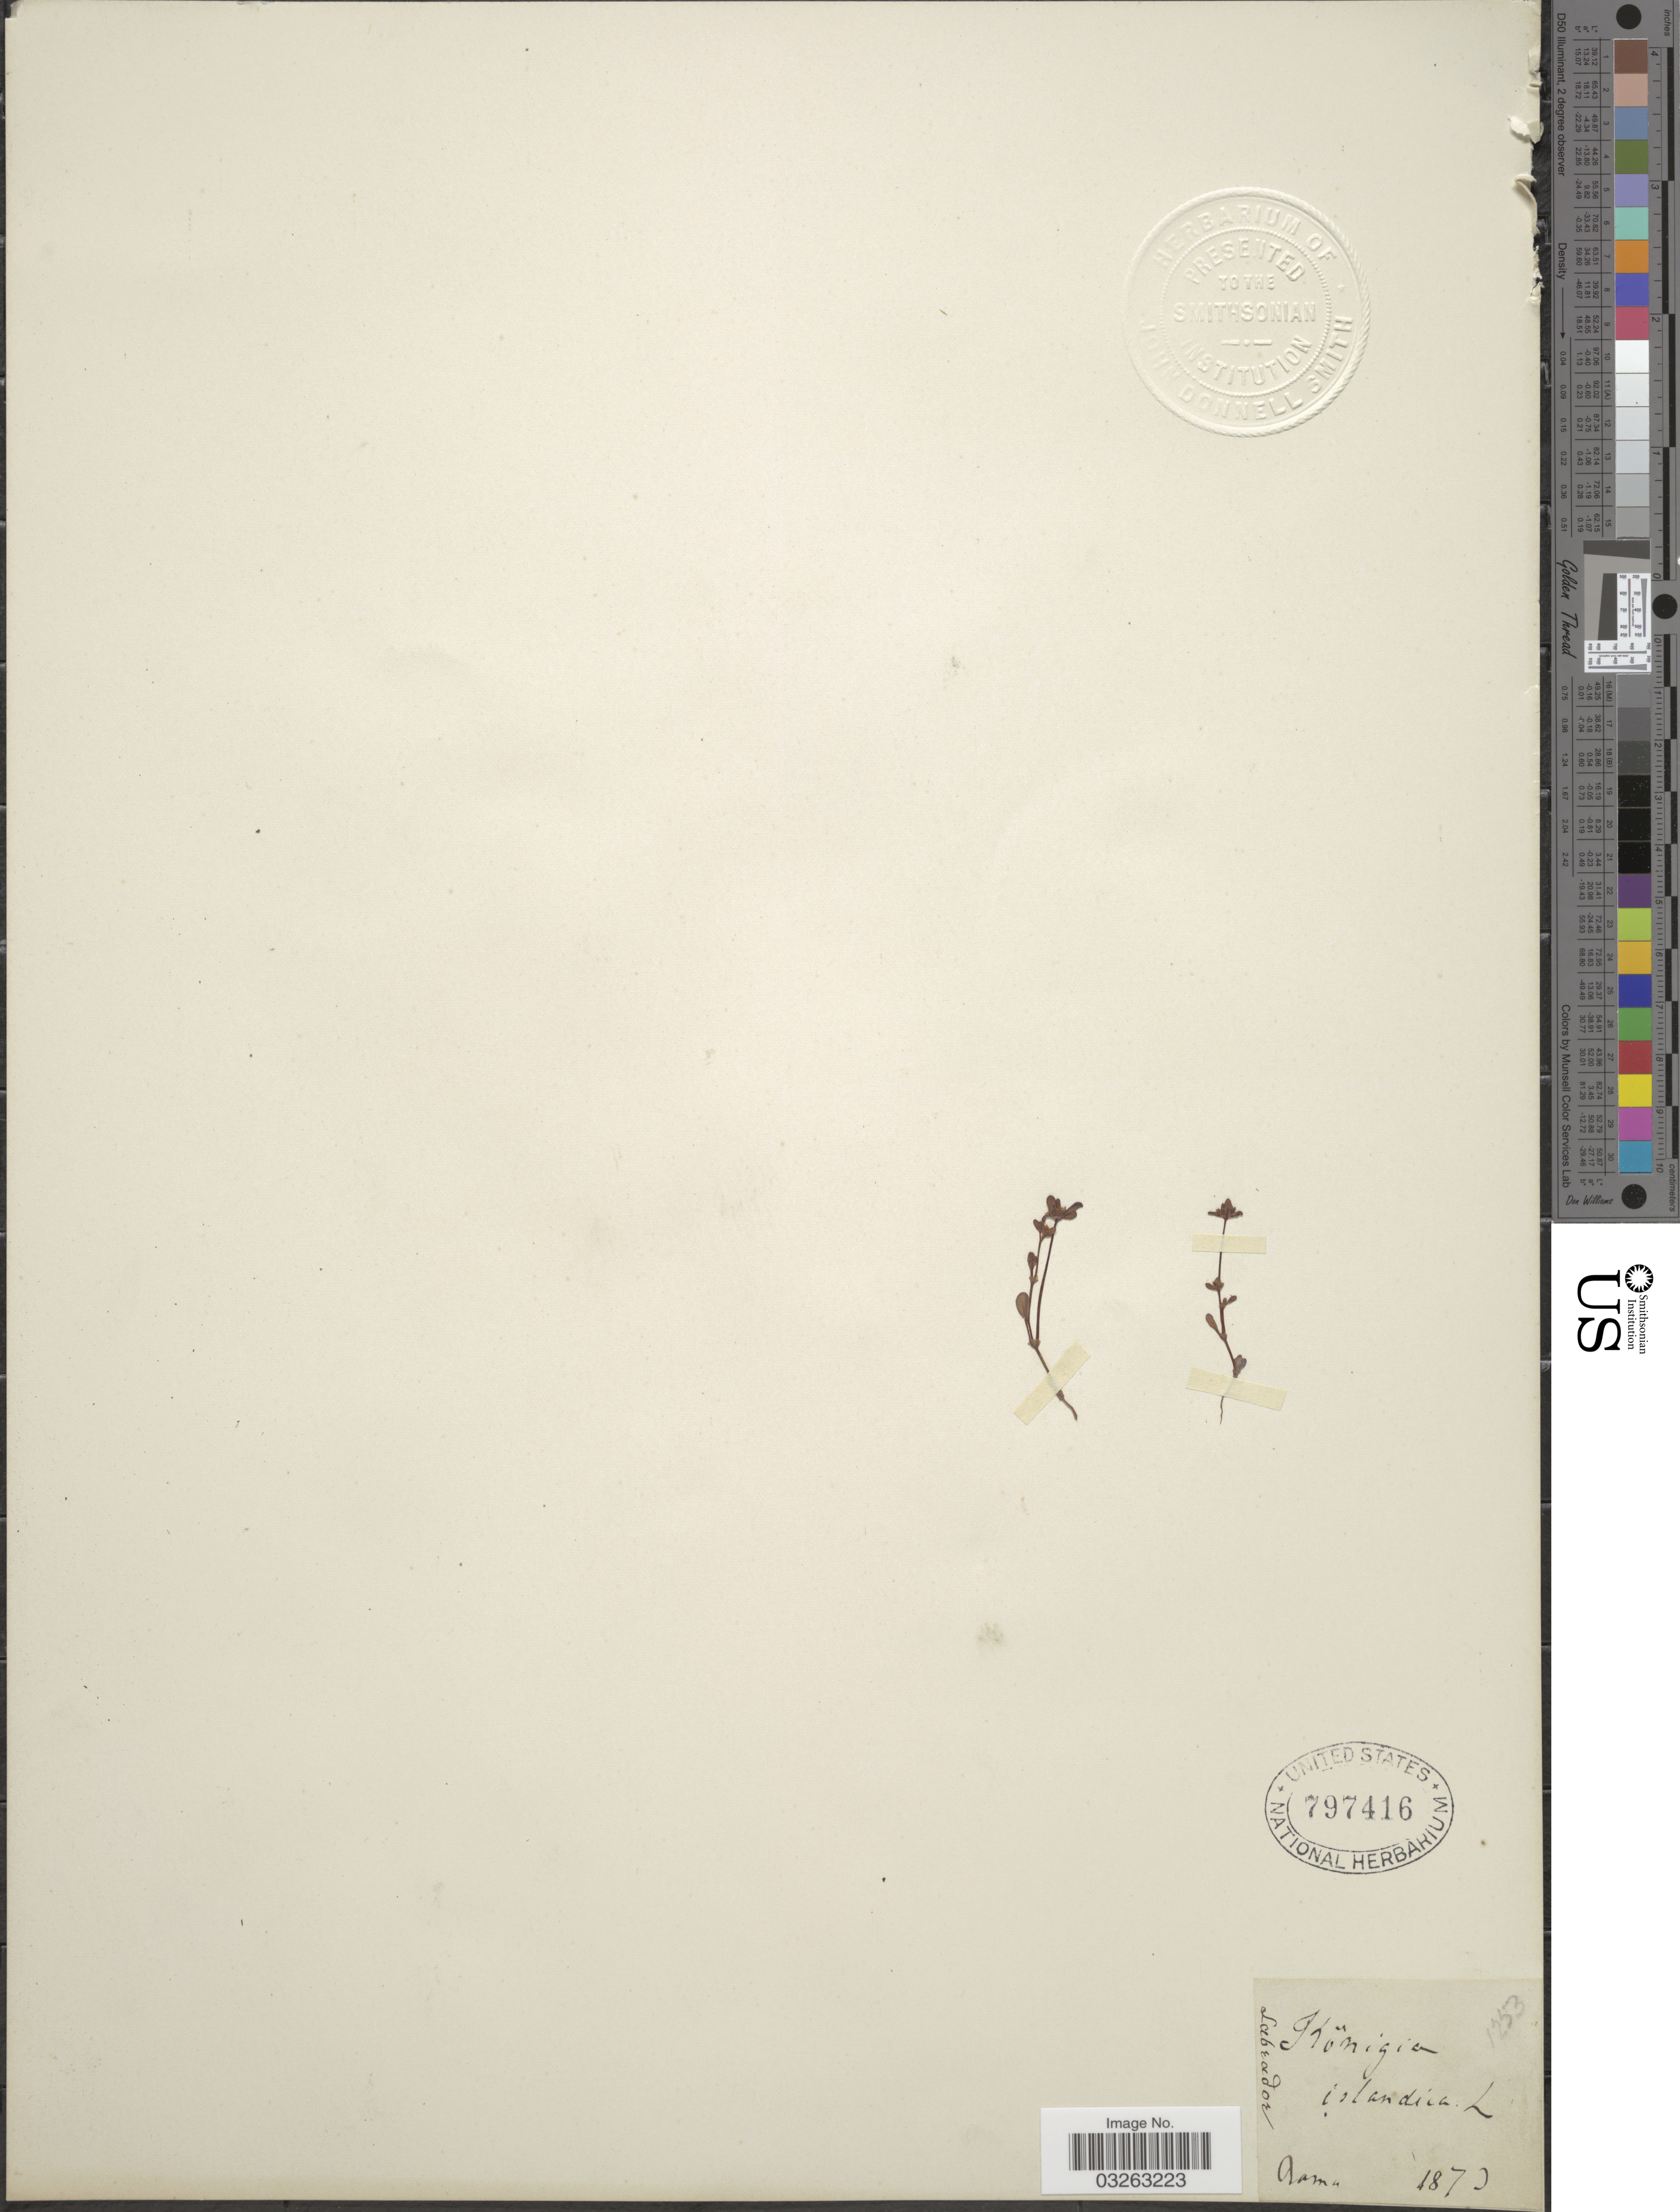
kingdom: Plantae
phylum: Tracheophyta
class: Magnoliopsida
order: Caryophyllales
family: Polygonaceae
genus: Koenigia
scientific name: Koenigia islandica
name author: L.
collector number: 1253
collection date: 1870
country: Canada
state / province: Newfoundland and Labrador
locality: Labrador, Rama [Ramah]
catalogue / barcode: US 797416